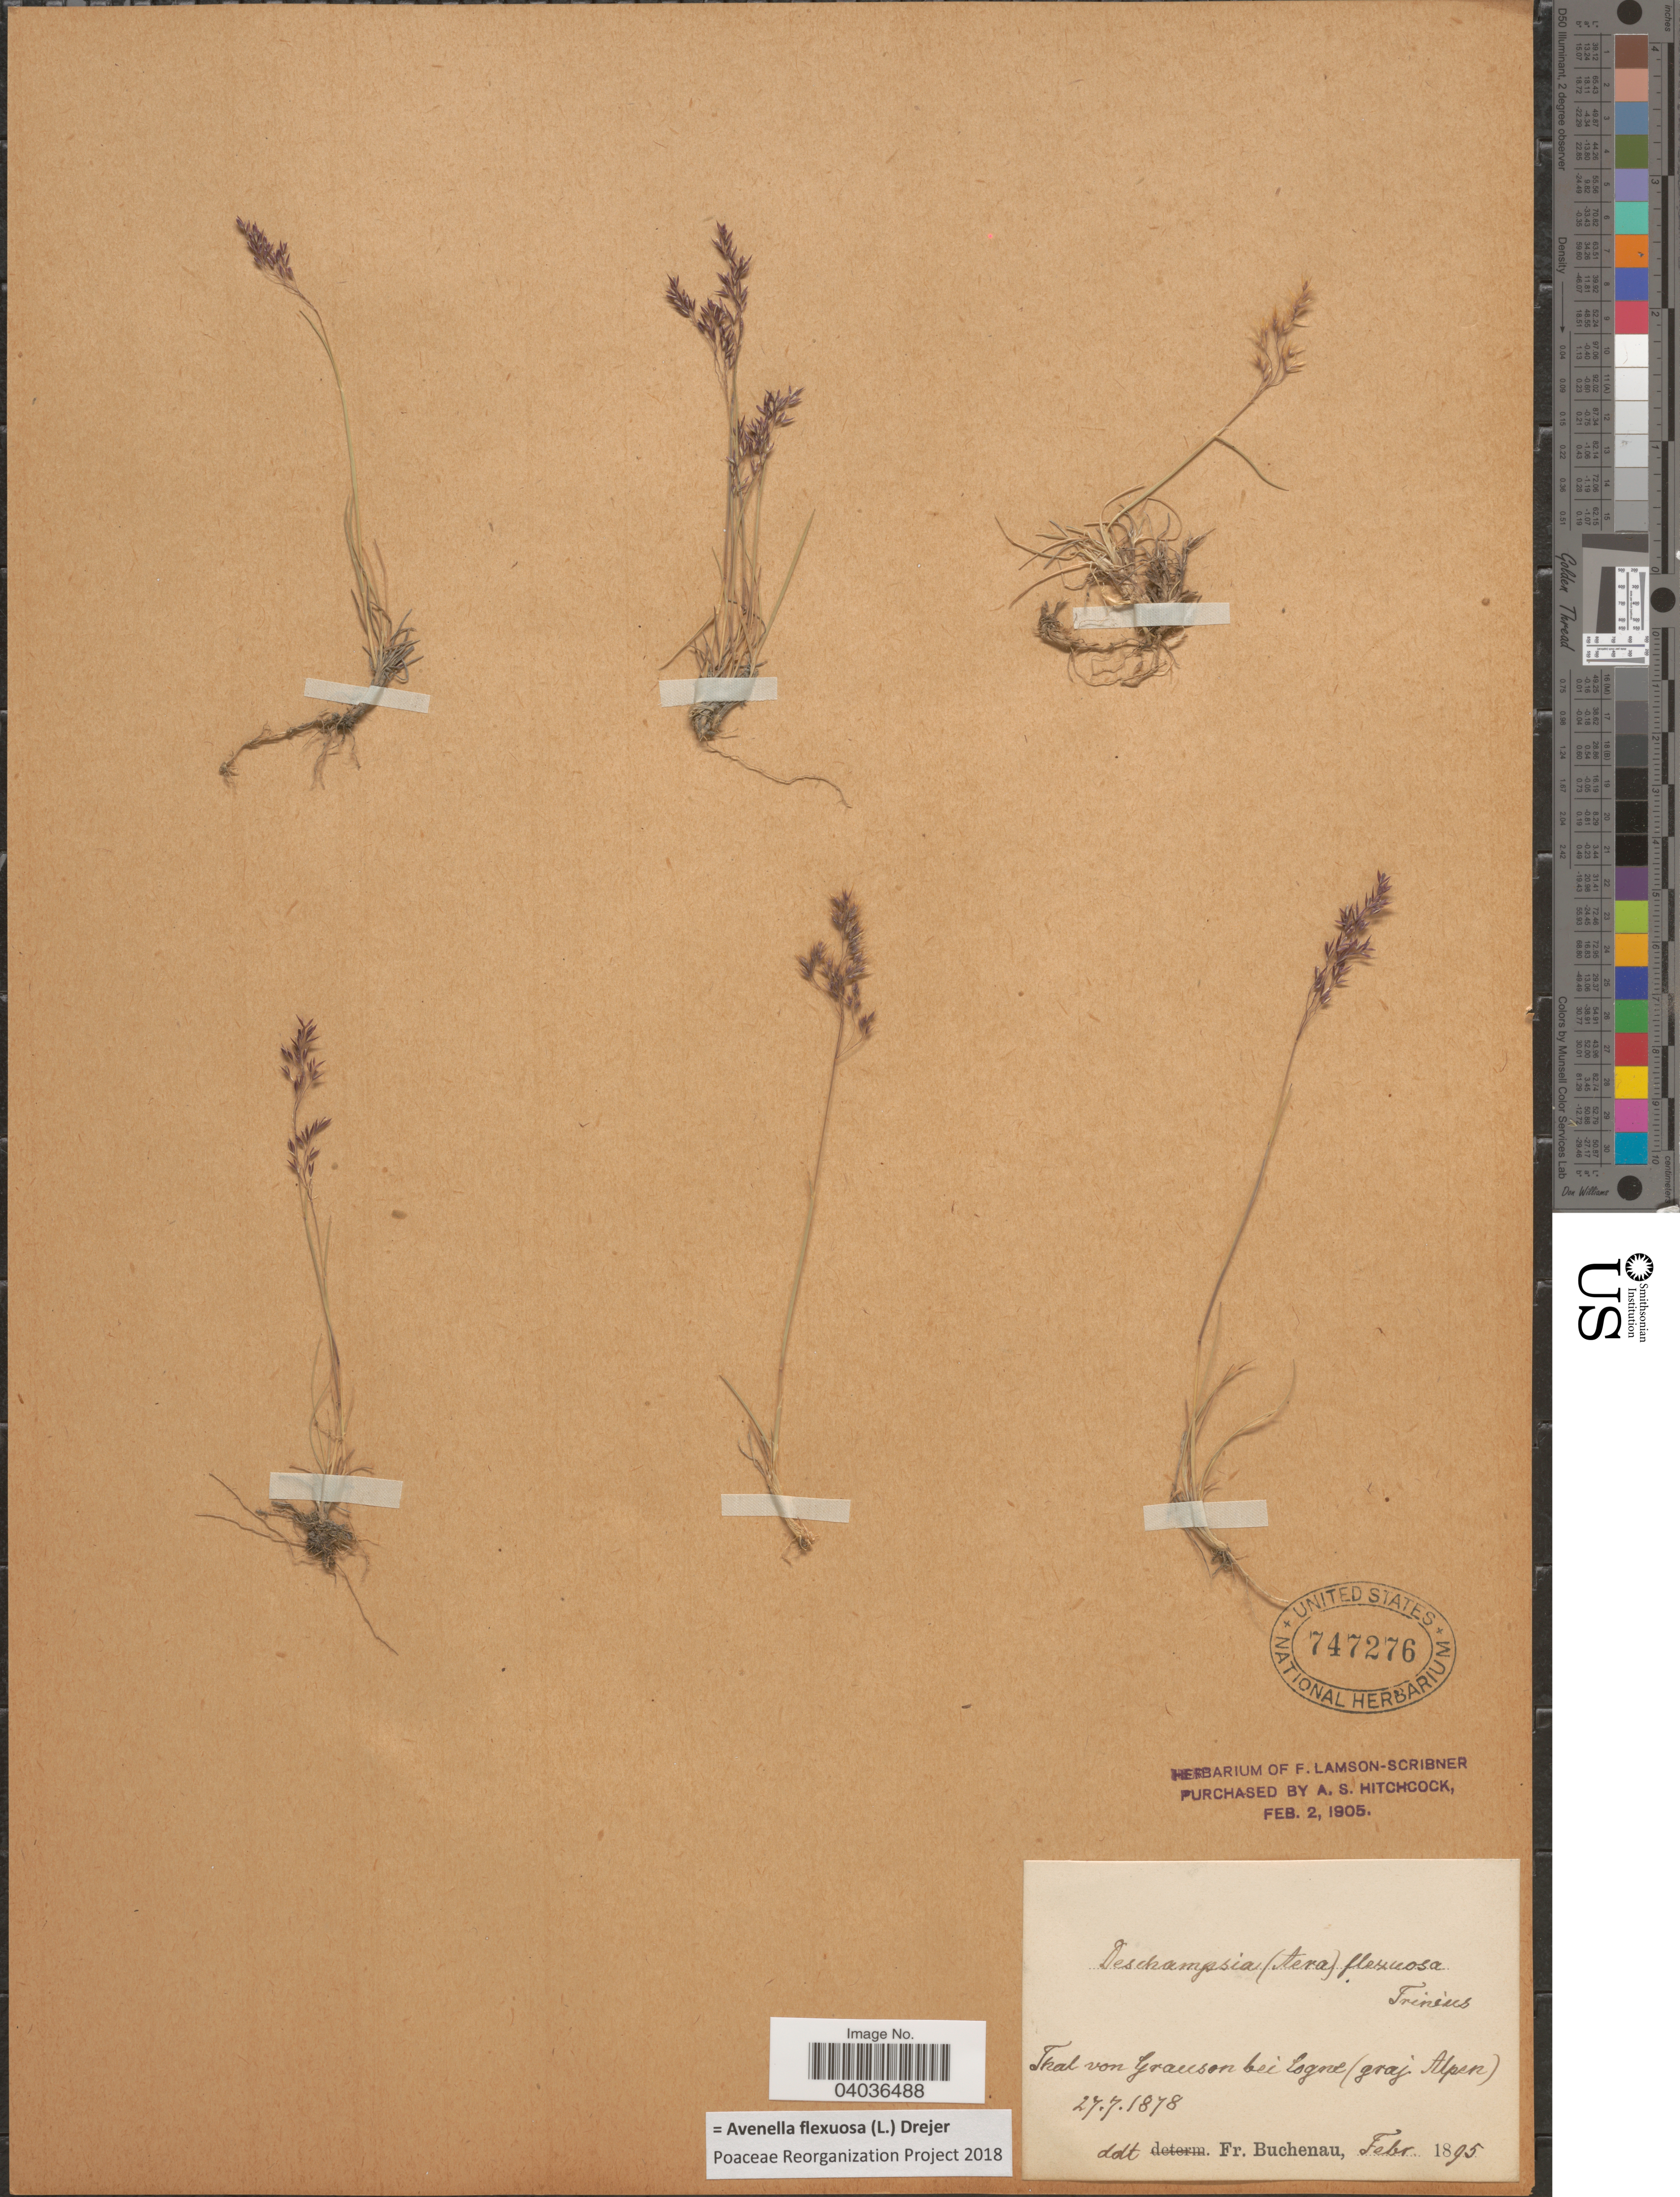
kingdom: Plantae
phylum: Tracheophyta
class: Liliopsida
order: Poales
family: Poaceae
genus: Avenella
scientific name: Avenella flexuosa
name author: (L.) Drejer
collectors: F. Buchenau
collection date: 1878-07-27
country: Italy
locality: Tral von Grauson bei Cogone (graj. Alpen).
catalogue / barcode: US 747276